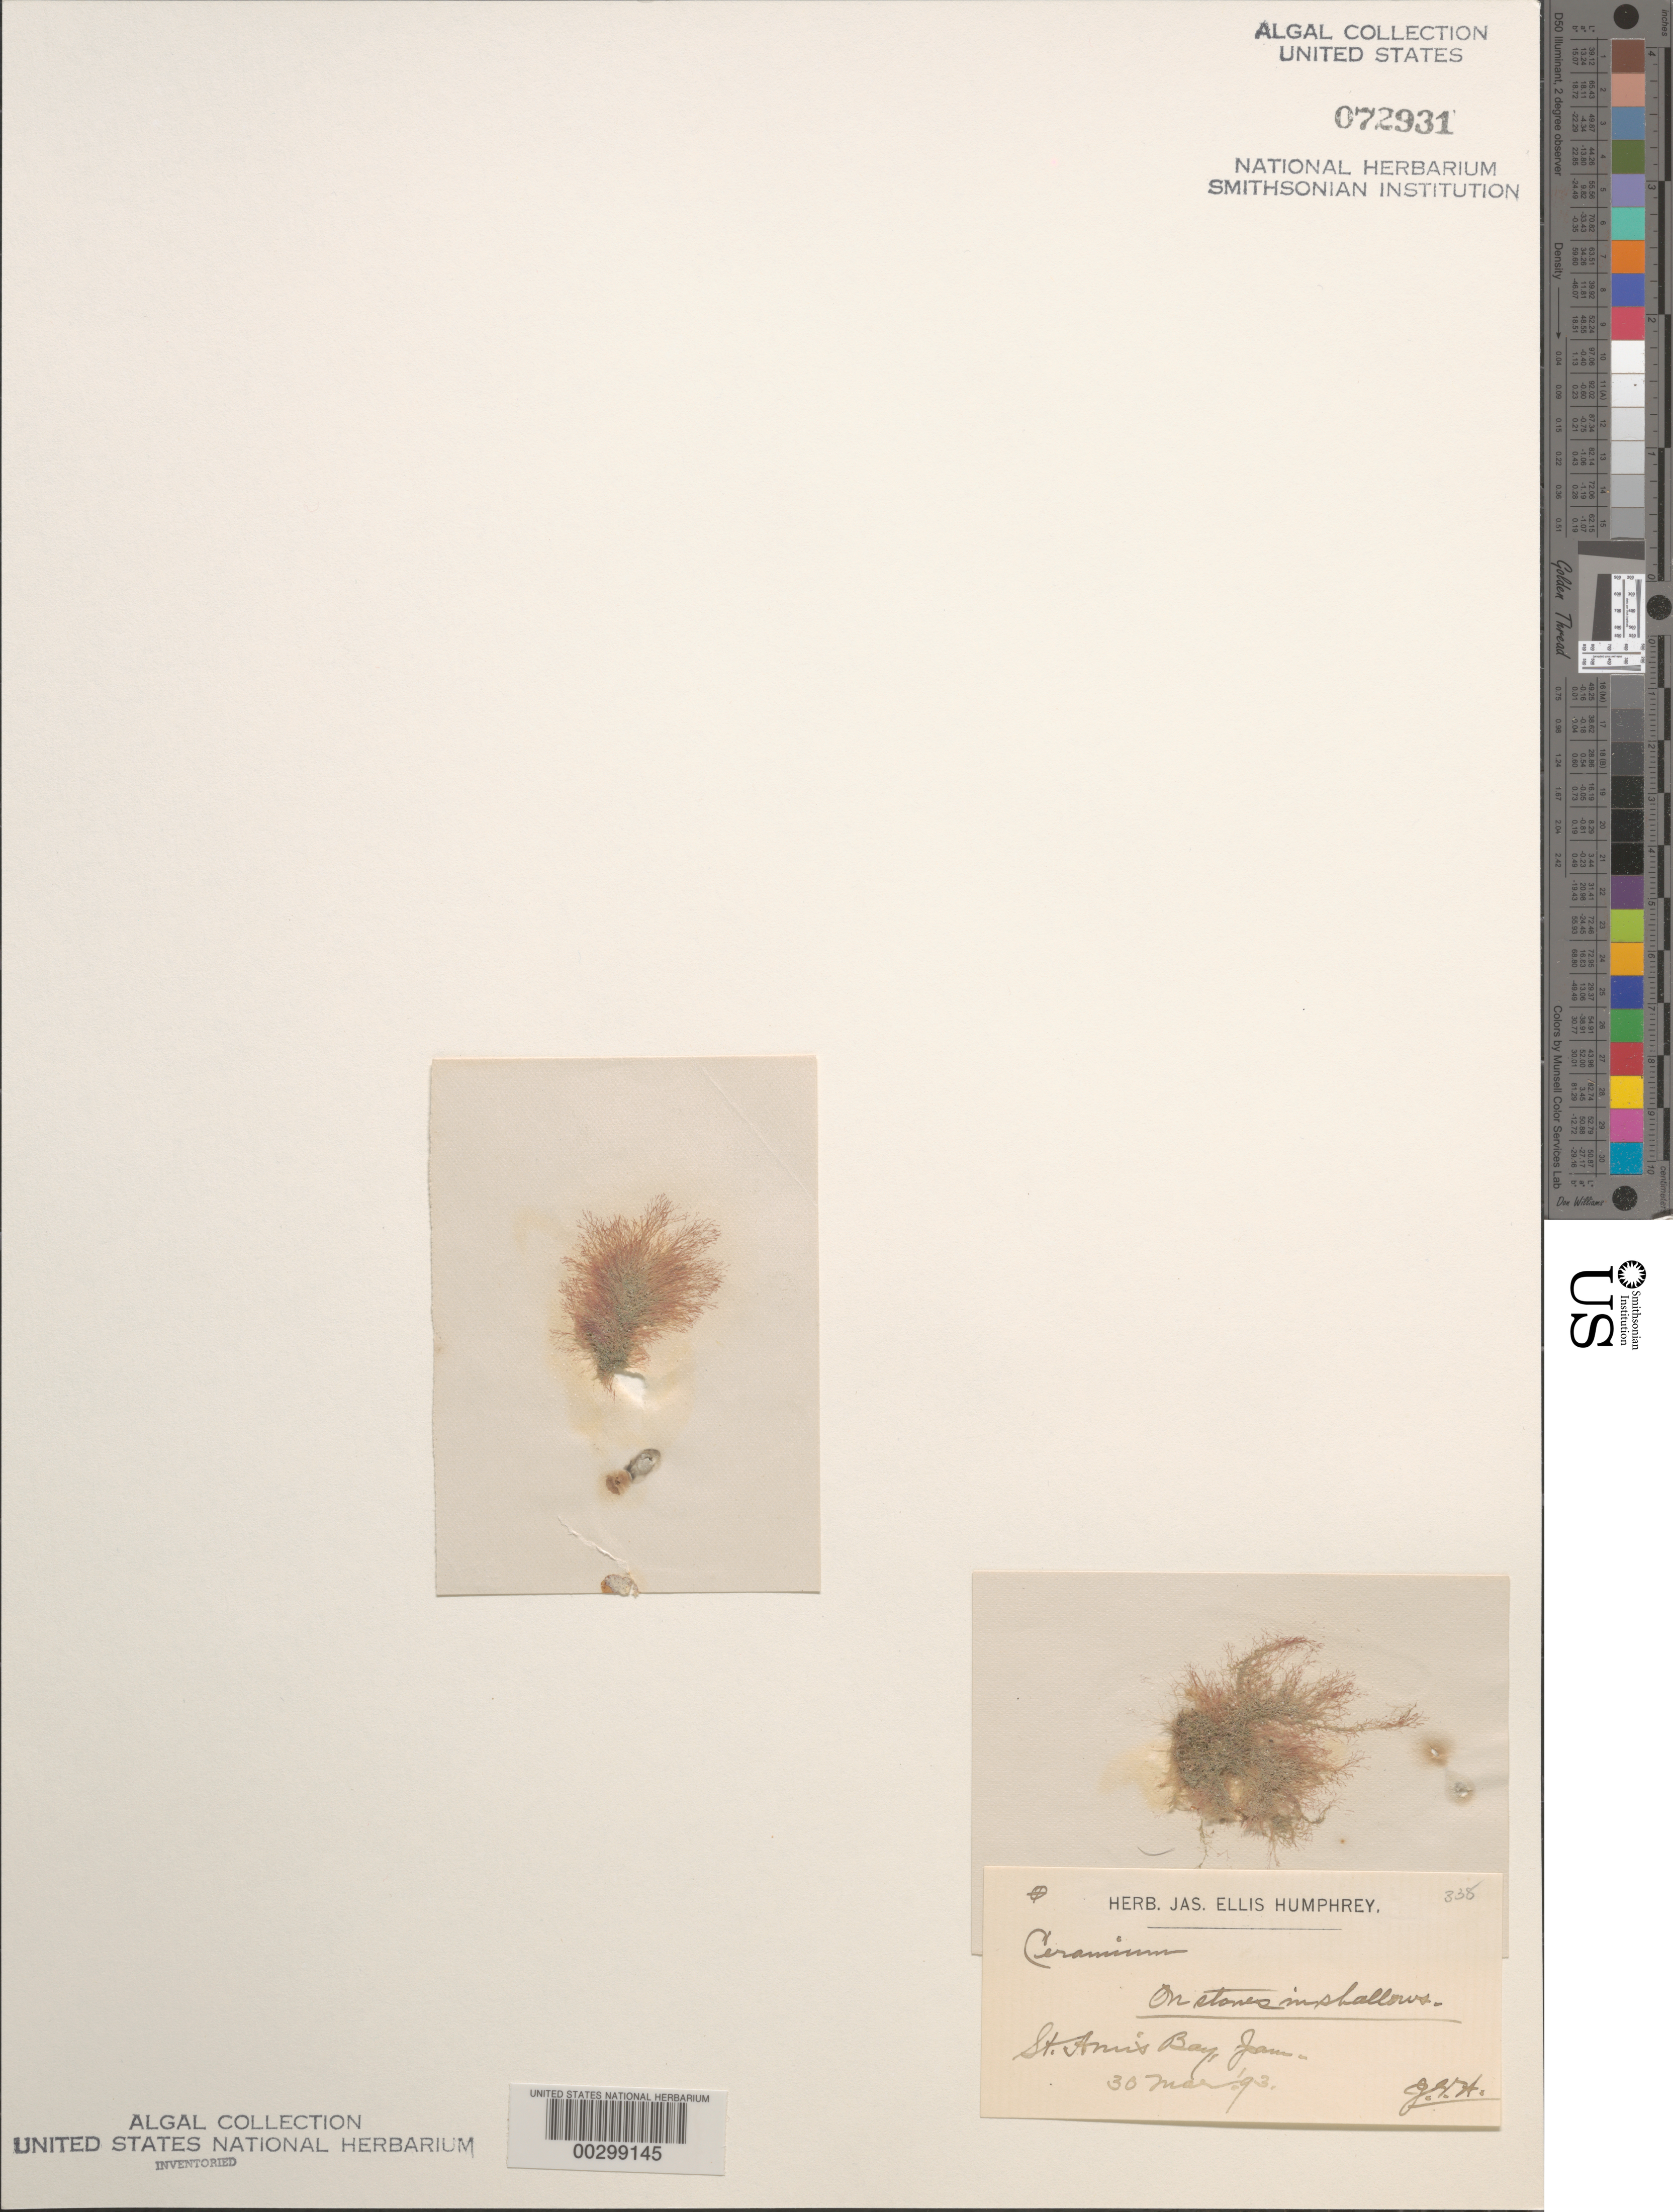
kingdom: Plantae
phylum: Rhodophyta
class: Florideophyceae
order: Ceramiales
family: Ceramiaceae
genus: Ceramium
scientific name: Ceramium sp.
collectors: J. Humphrey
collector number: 338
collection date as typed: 30 Mar 1893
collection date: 1893-03-30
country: Jamaica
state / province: Saint Ann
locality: St. Ann's Bay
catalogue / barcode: US 72931